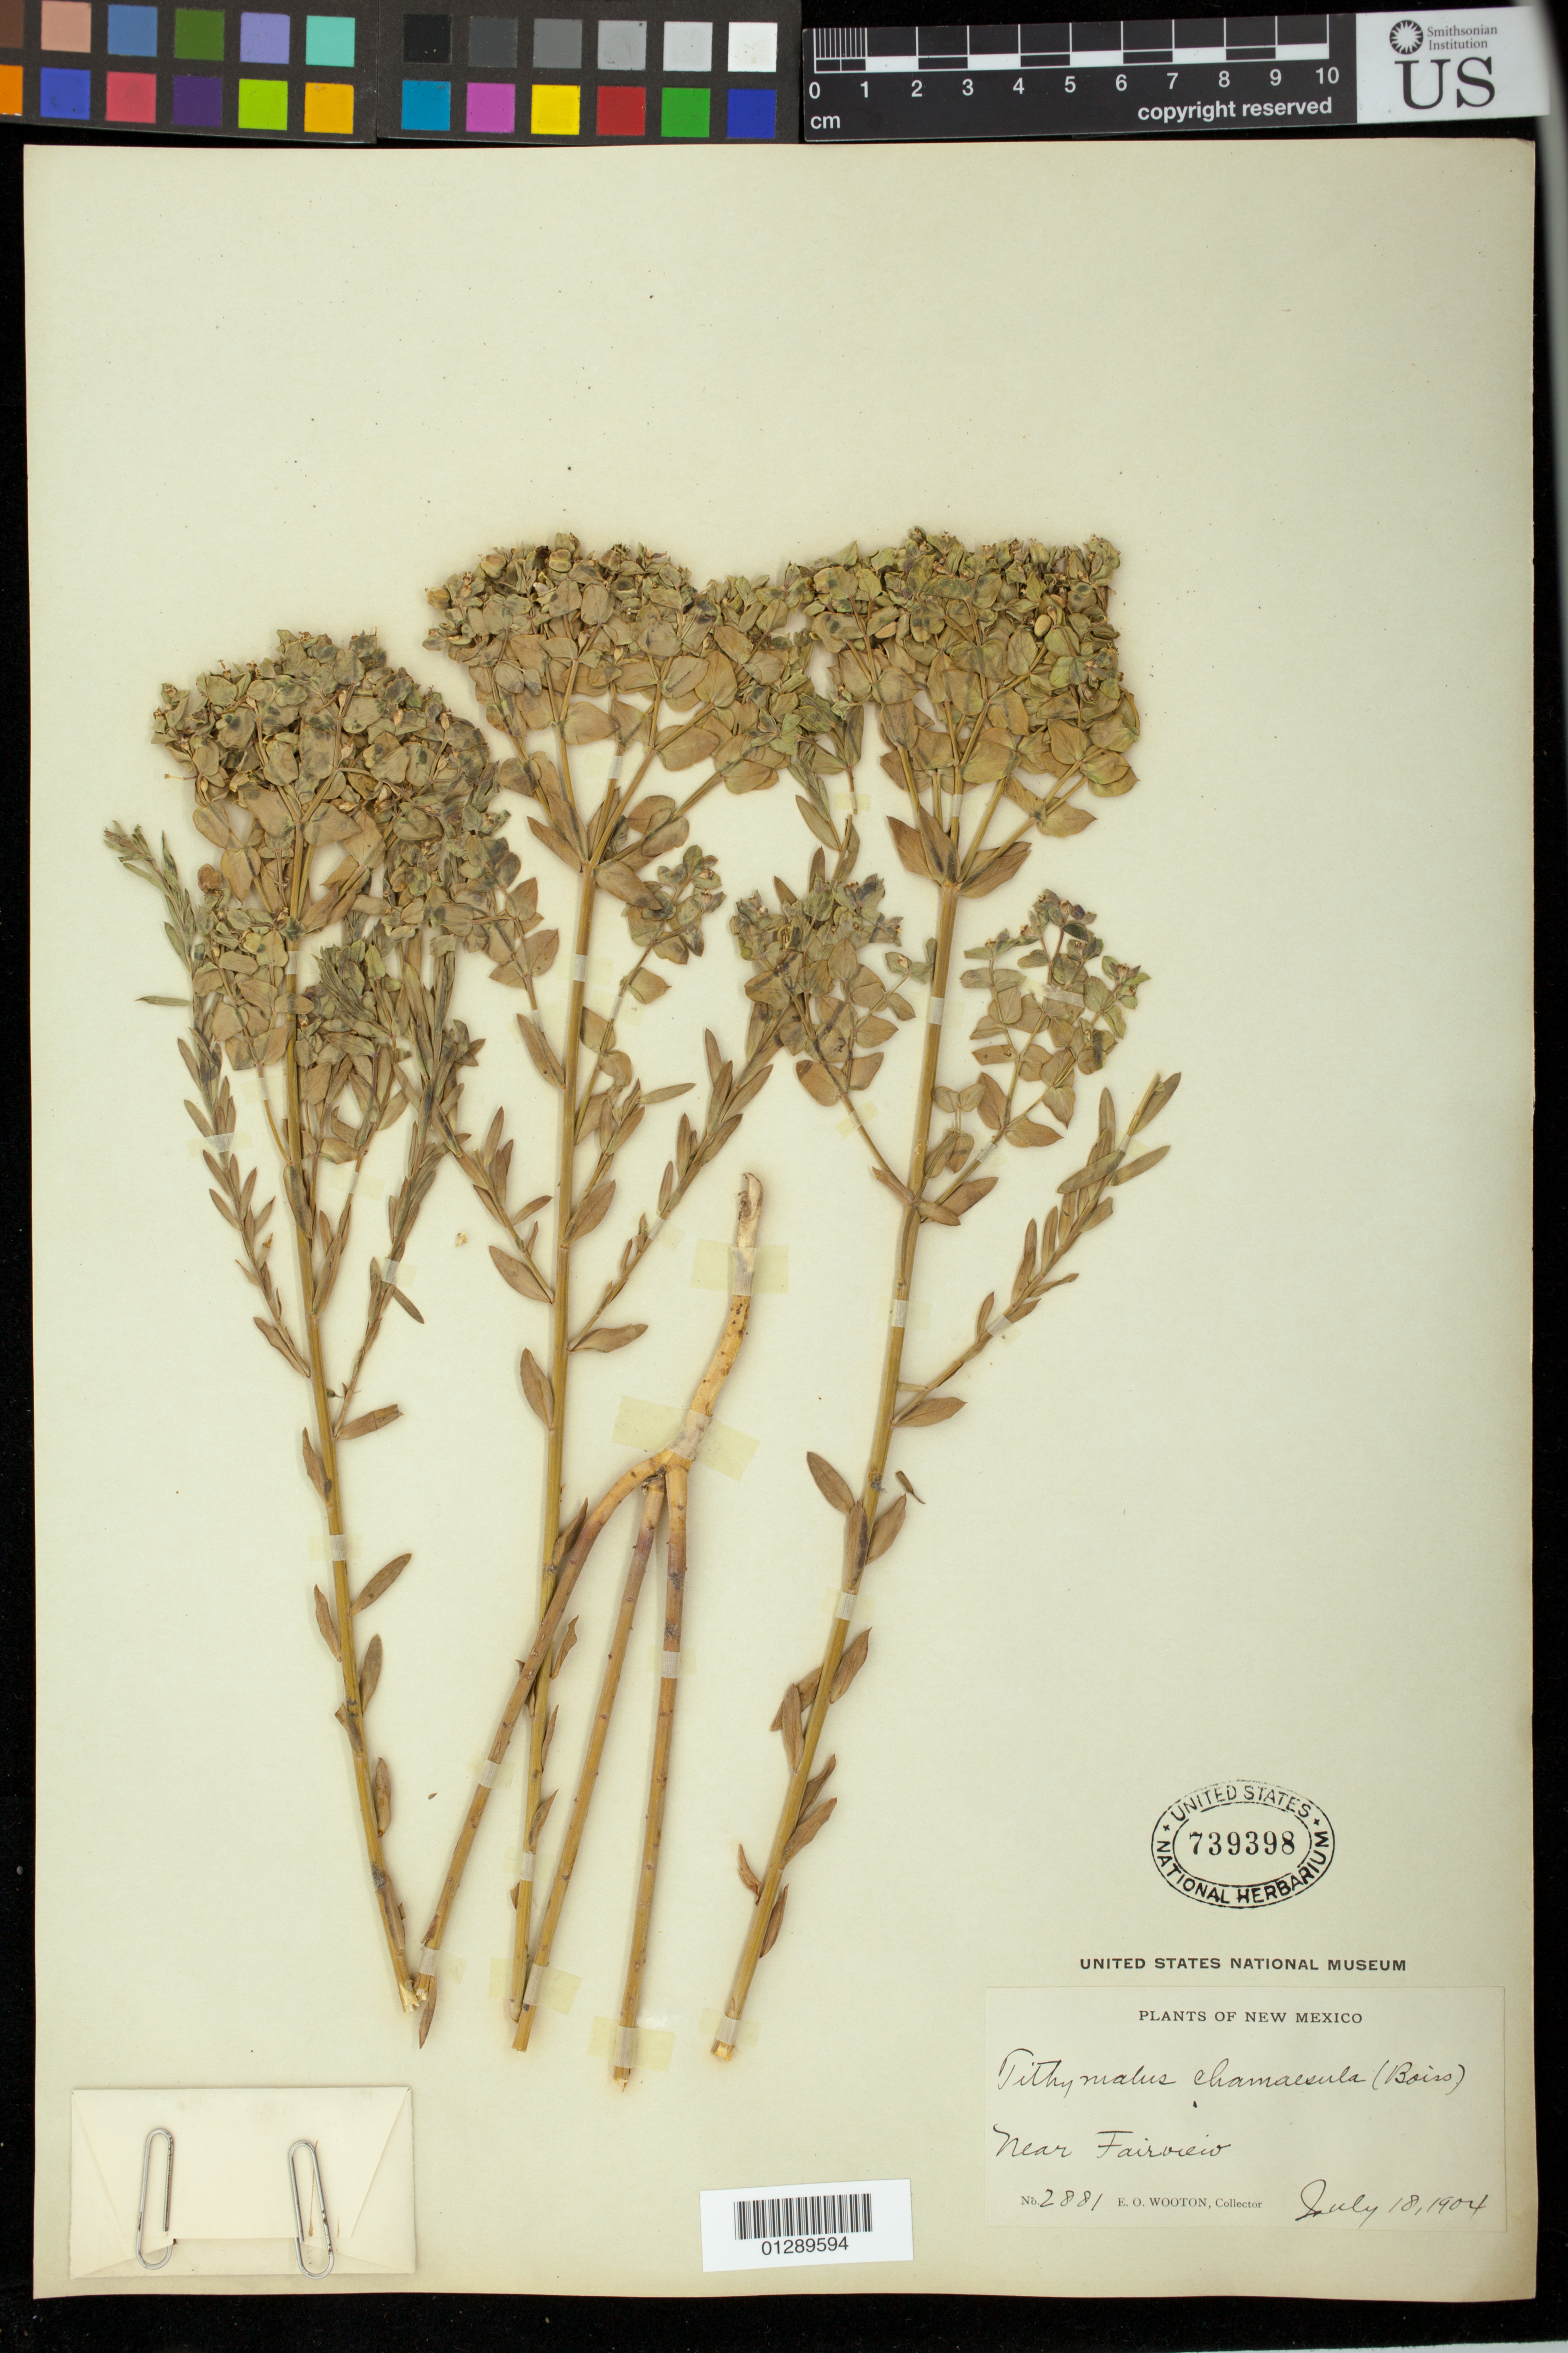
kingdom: Plantae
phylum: Tracheophyta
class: Magnoliopsida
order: Malpighiales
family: Euphorbiaceae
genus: Euphorbia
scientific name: Euphorbia chamaecaula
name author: Weath.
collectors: E. O. Wooton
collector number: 2881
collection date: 1904-07-18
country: United States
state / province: New Mexico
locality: Near Fairview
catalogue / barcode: US 739398